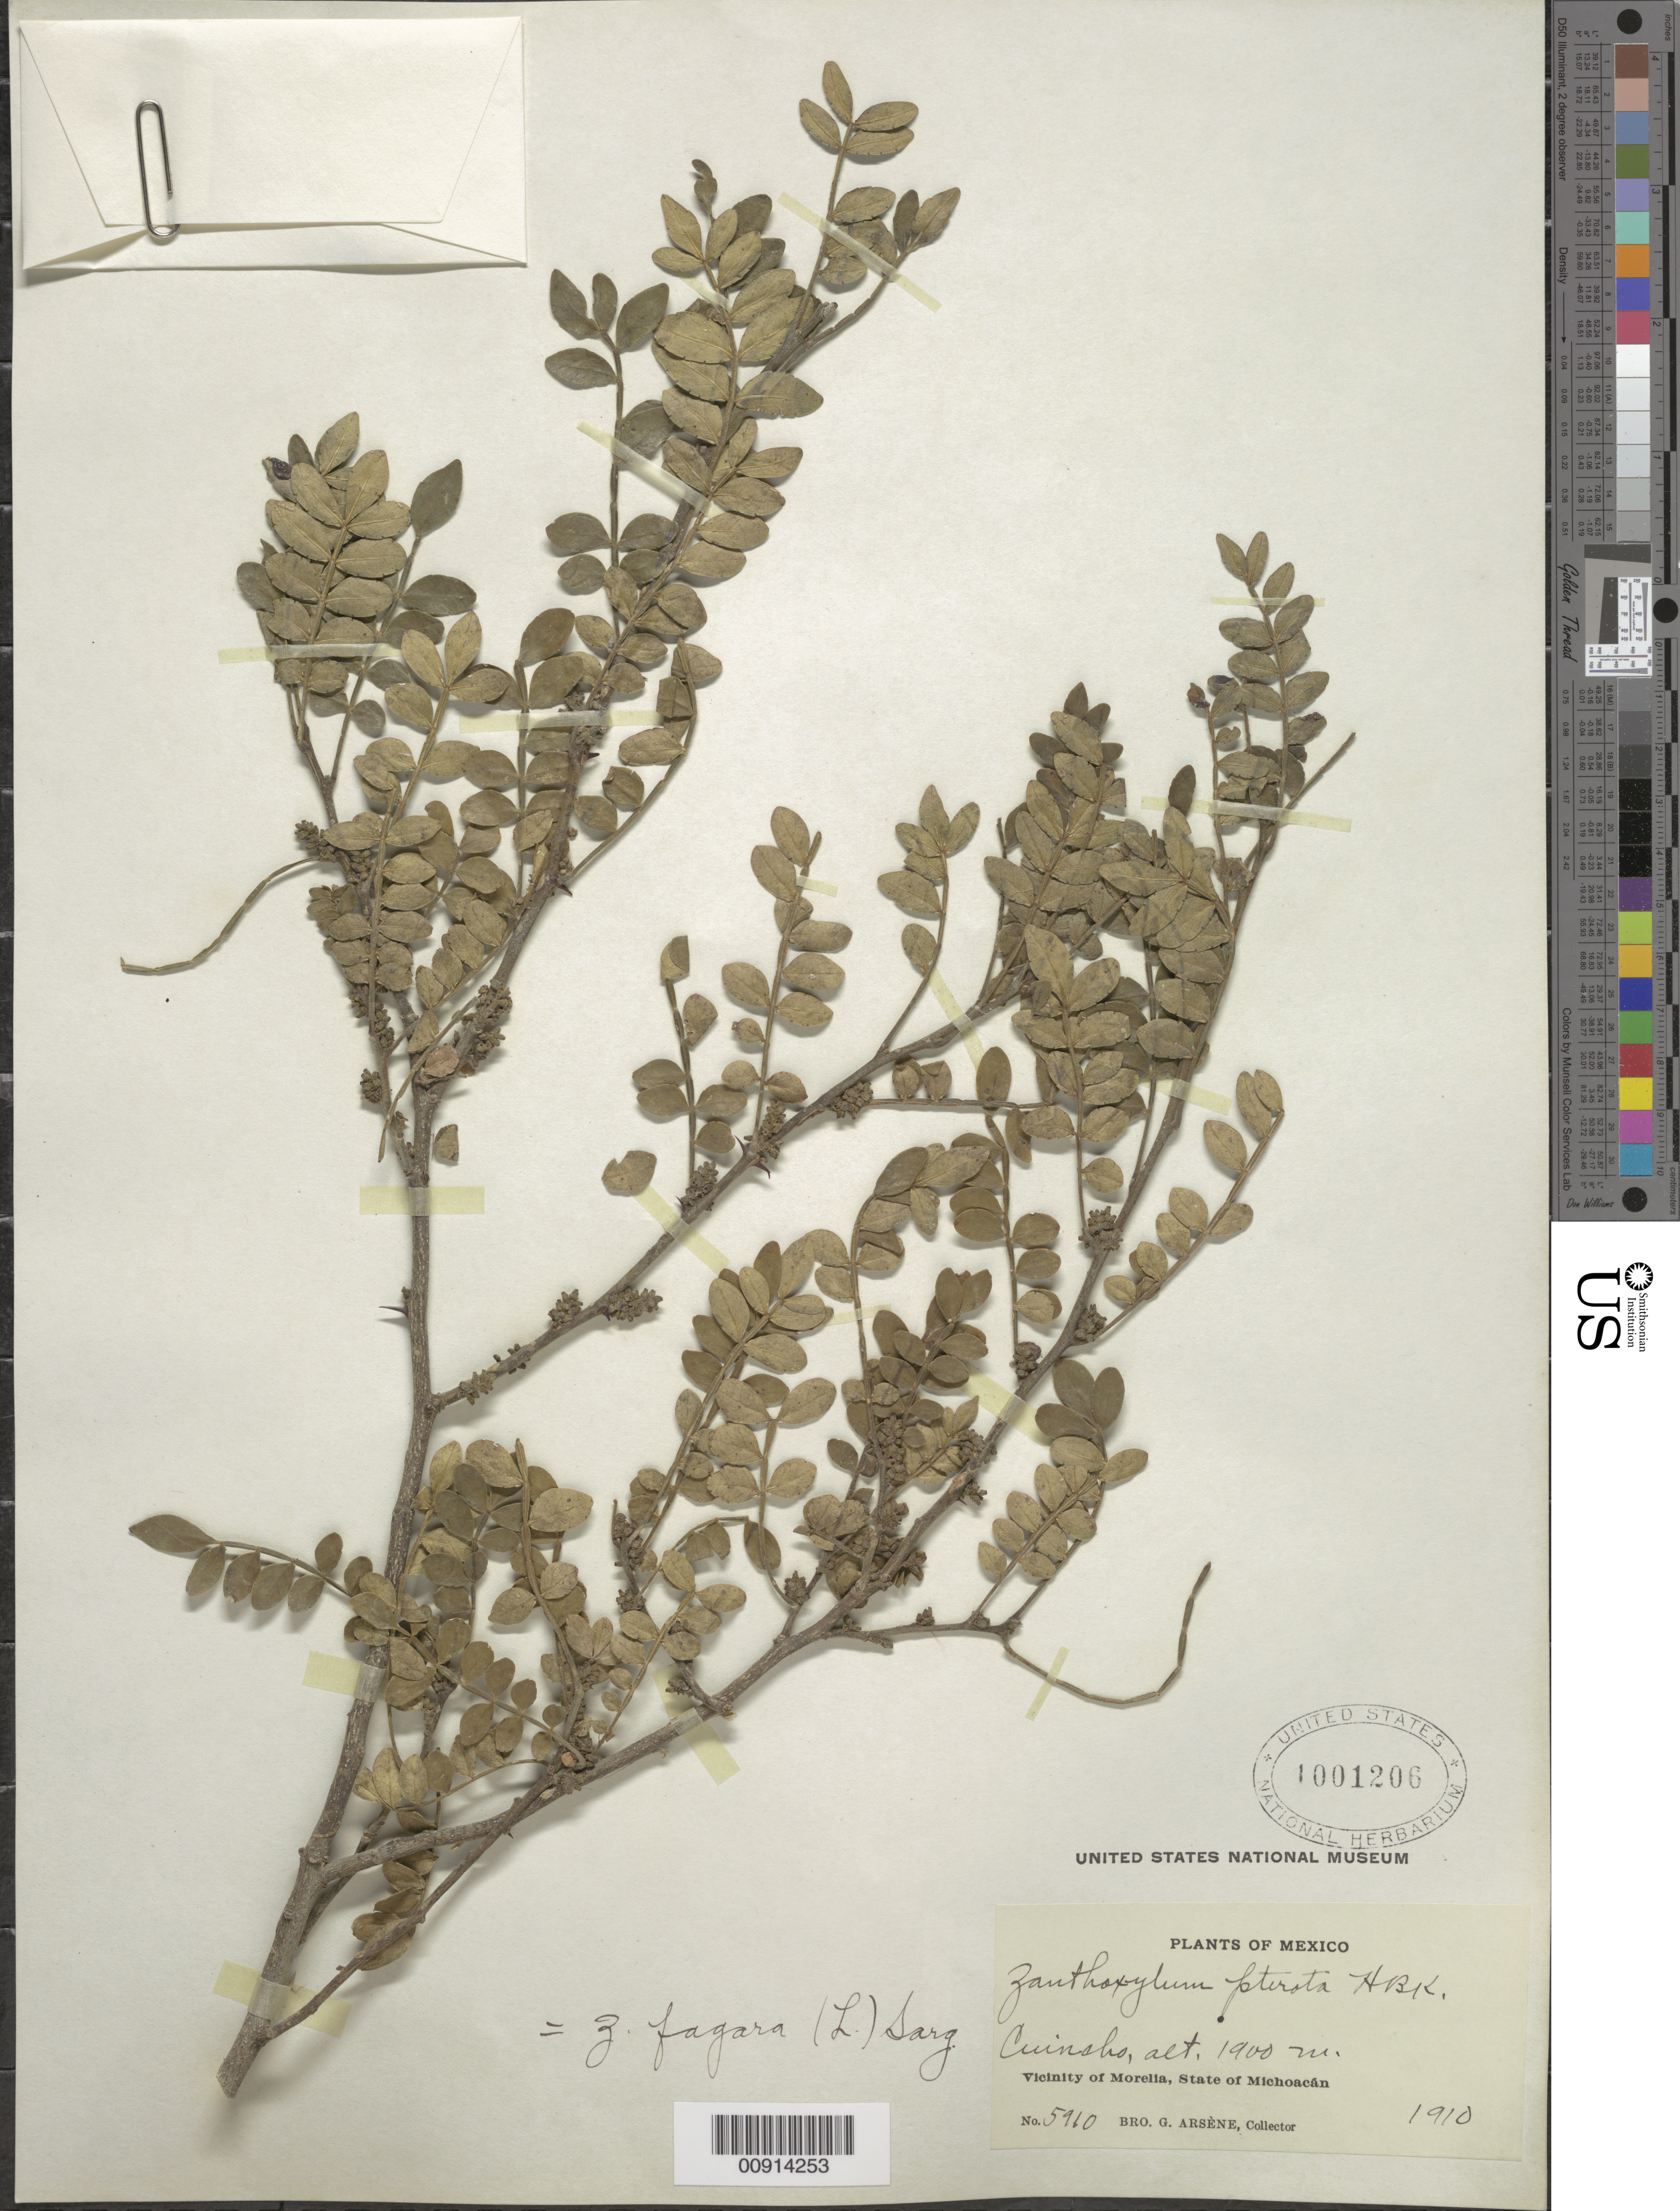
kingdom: Plantae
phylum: Tracheophyta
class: Magnoliopsida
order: Sapindales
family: Rutaceae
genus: Zanthoxylum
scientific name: Zanthoxylum fagara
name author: (L.) Sarg.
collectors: Bro. G. Arsène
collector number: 5910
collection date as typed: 1910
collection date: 1910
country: Mexico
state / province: Michoacán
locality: Cuincho. Vicinity of Morelia, Michoacán.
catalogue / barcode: US 1001206